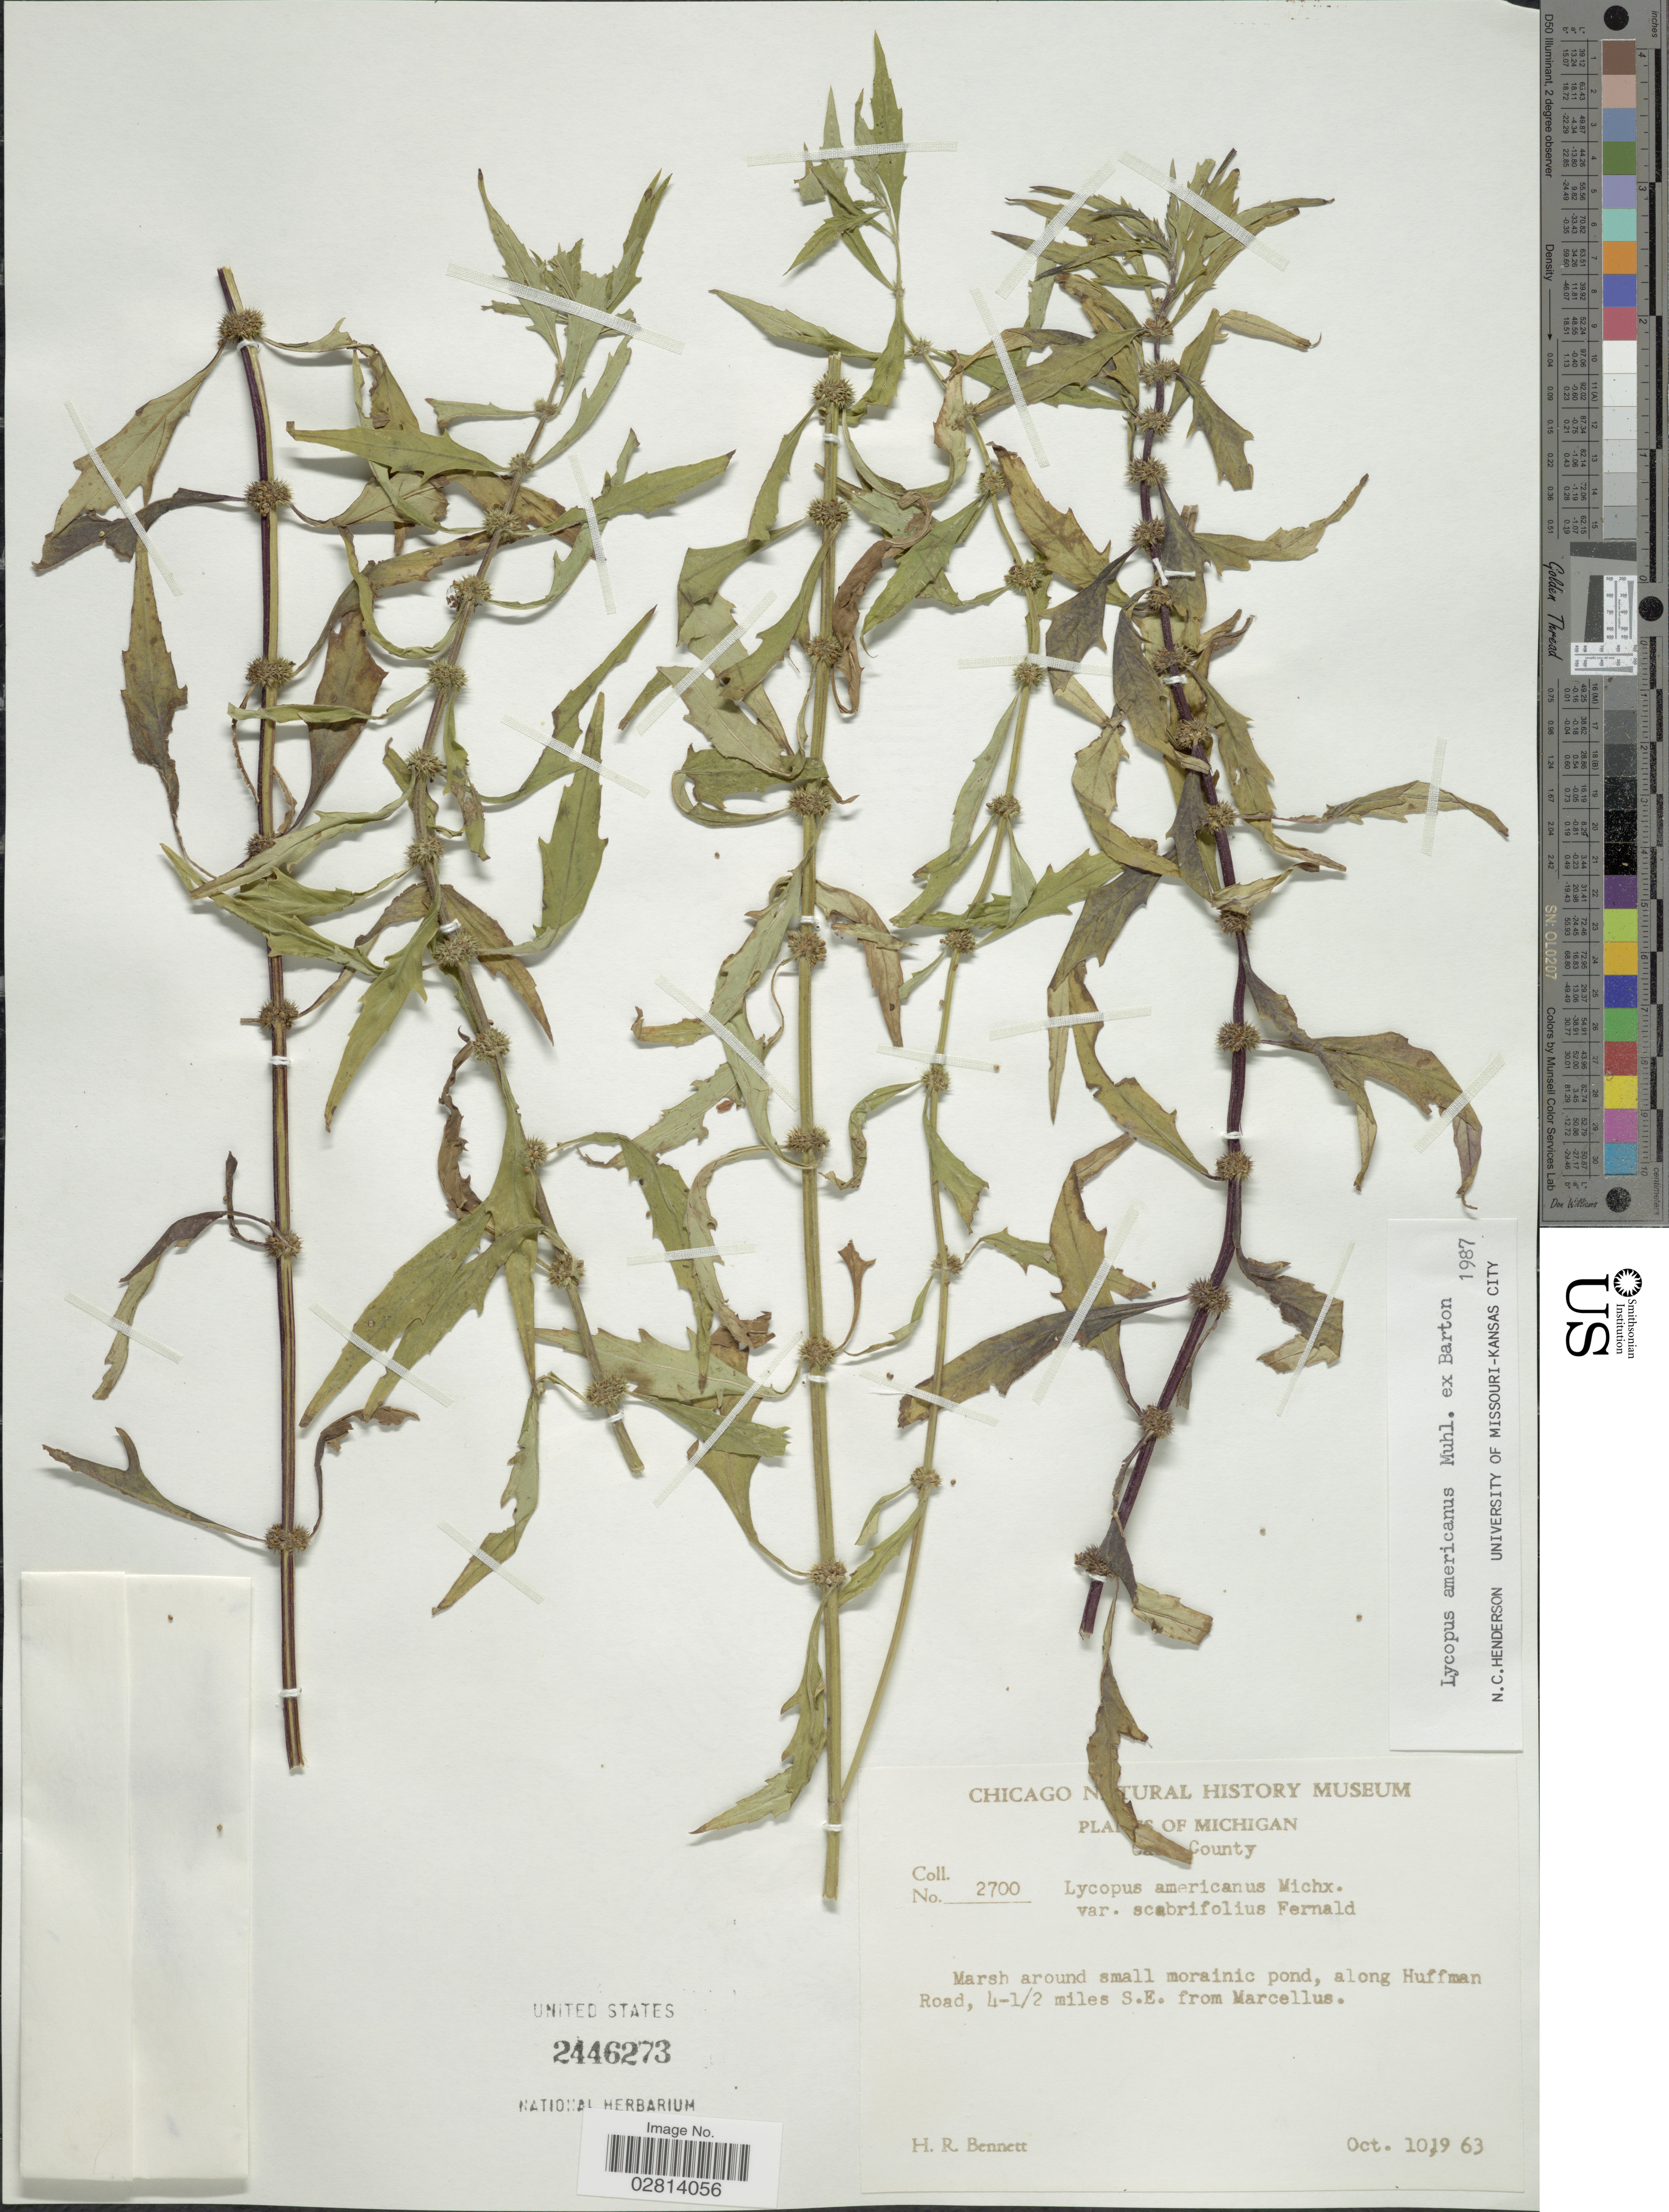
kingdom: Plantae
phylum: Tracheophyta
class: Magnoliopsida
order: Lamiales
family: Lamiaceae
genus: Lycopus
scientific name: Lycopus americanus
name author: Muhl. ex W.P.C. Barton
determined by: Henderson, N. C.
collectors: H. R. Bennett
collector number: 2700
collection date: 1963-10-10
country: United States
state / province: Michigan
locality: [illegible text]County, Marsh around small morainic pond, along Huffman Road, 4-½ miles S.E. from Marcellus.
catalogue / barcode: US 2446273